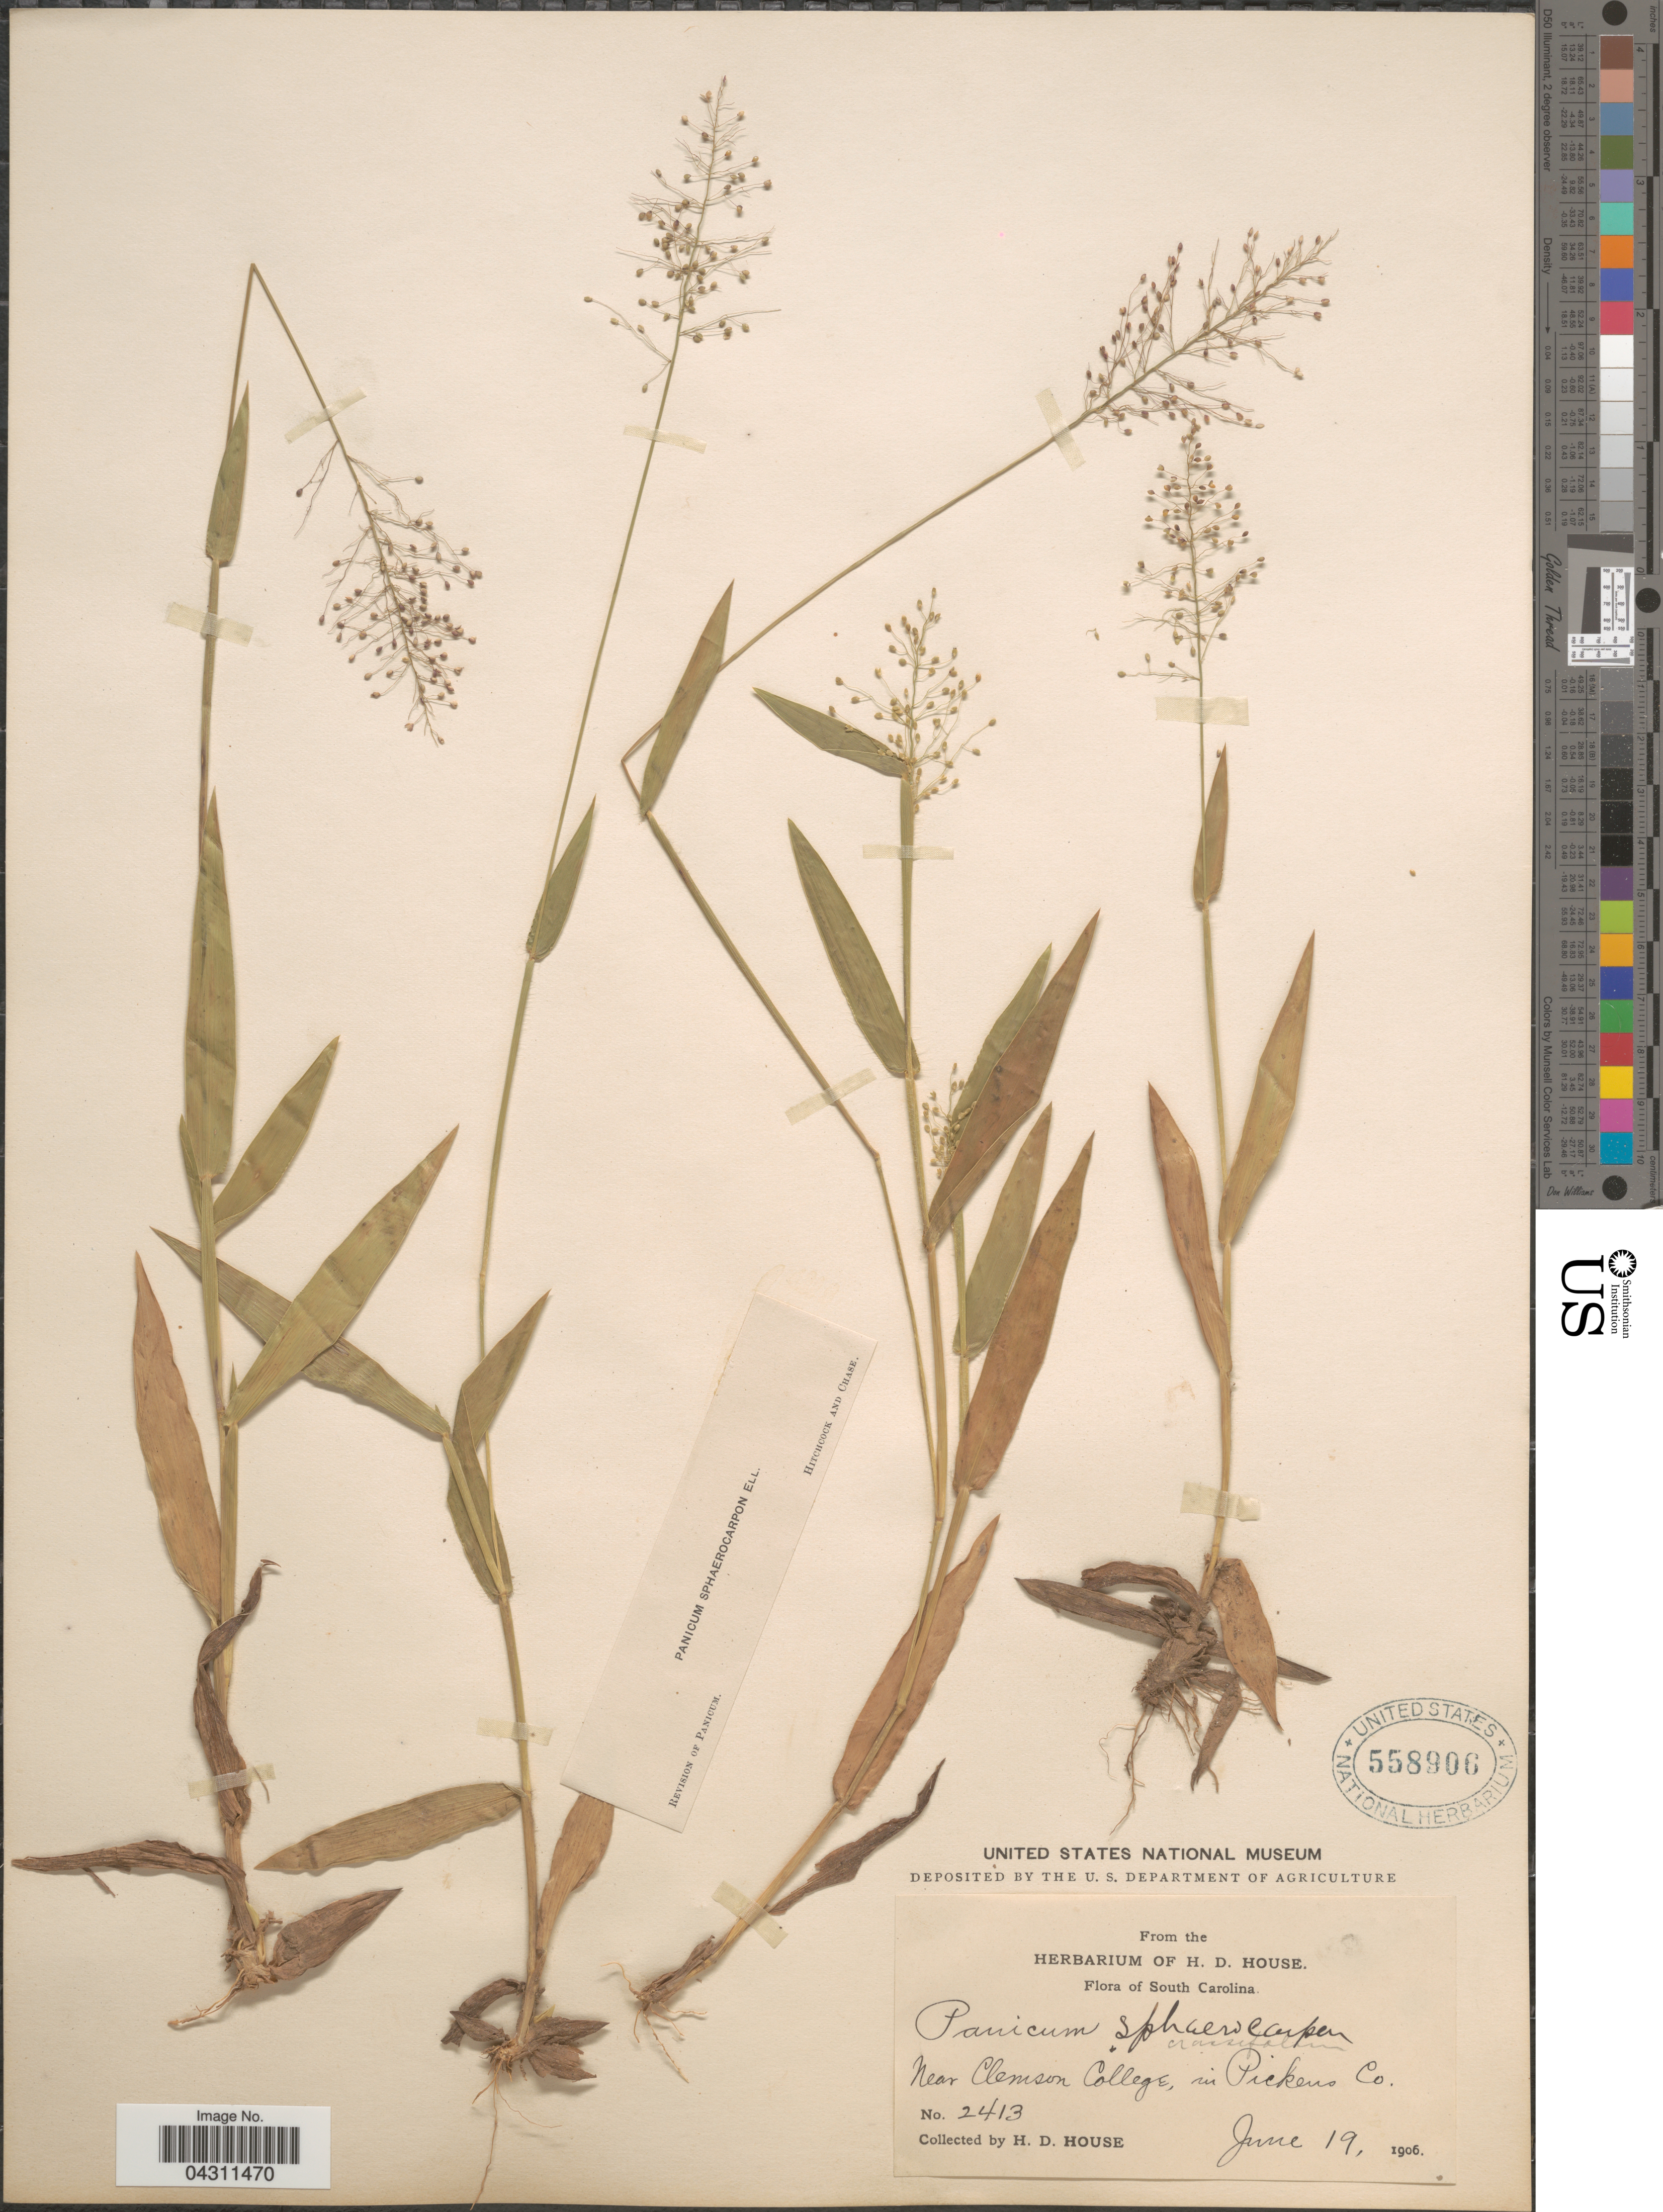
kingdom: Plantae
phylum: Tracheophyta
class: Liliopsida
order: Poales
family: Poaceae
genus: Dichanthelium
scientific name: Dichanthelium sphaerocarpon var. sphaerocarpon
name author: (Elliott) Gould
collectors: H. D. House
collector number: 2413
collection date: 1906-06-19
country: United States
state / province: South Carolina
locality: Near Clemson College, in Pickens Co.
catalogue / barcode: US 558906